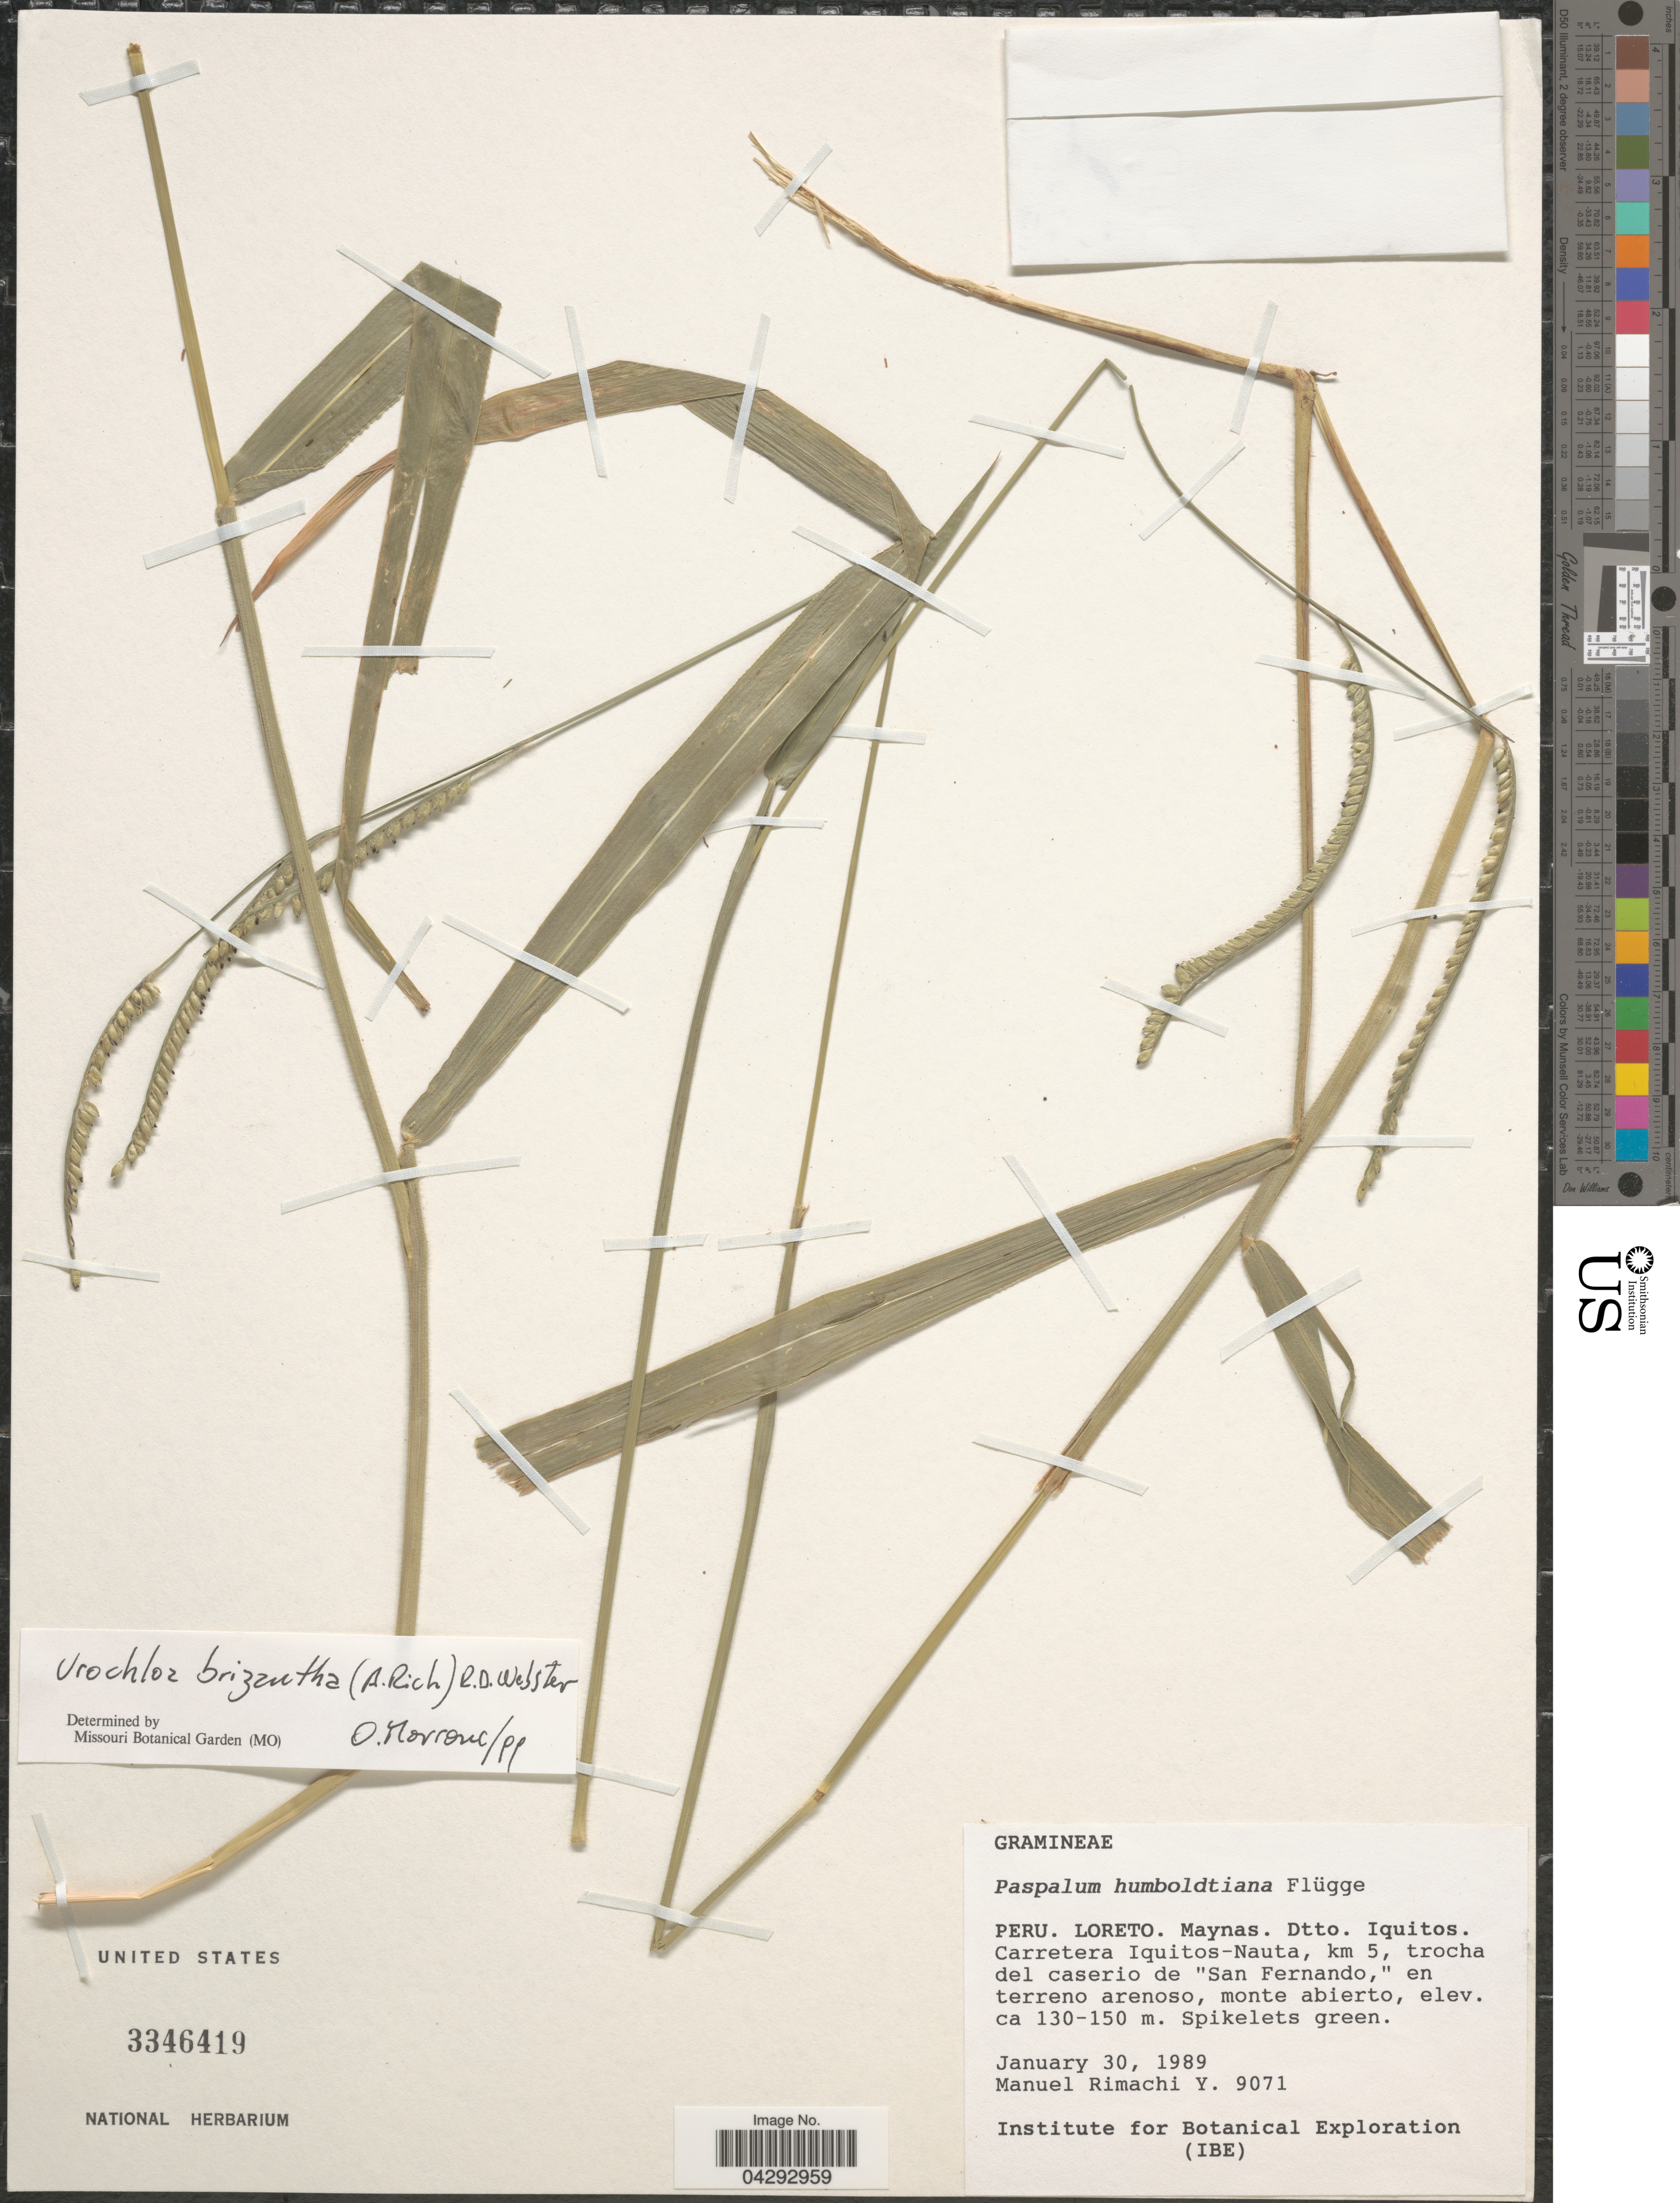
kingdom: Plantae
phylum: Tracheophyta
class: Liliopsida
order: Poales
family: Poaceae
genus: Urochloa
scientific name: Urochloa brizantha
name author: (Hochst. ex A. Rich.) R.D. Webster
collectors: M. Rimachi Y.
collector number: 9071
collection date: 1989-01-30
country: Peru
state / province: Loreto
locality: Maynas. Dtto. Iquitos. Carretera Iquitos-Nauta, km 5, trocha del caserio de "San Fernando", en terreno arenoso, monte abierto.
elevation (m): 130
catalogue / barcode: US 3346419